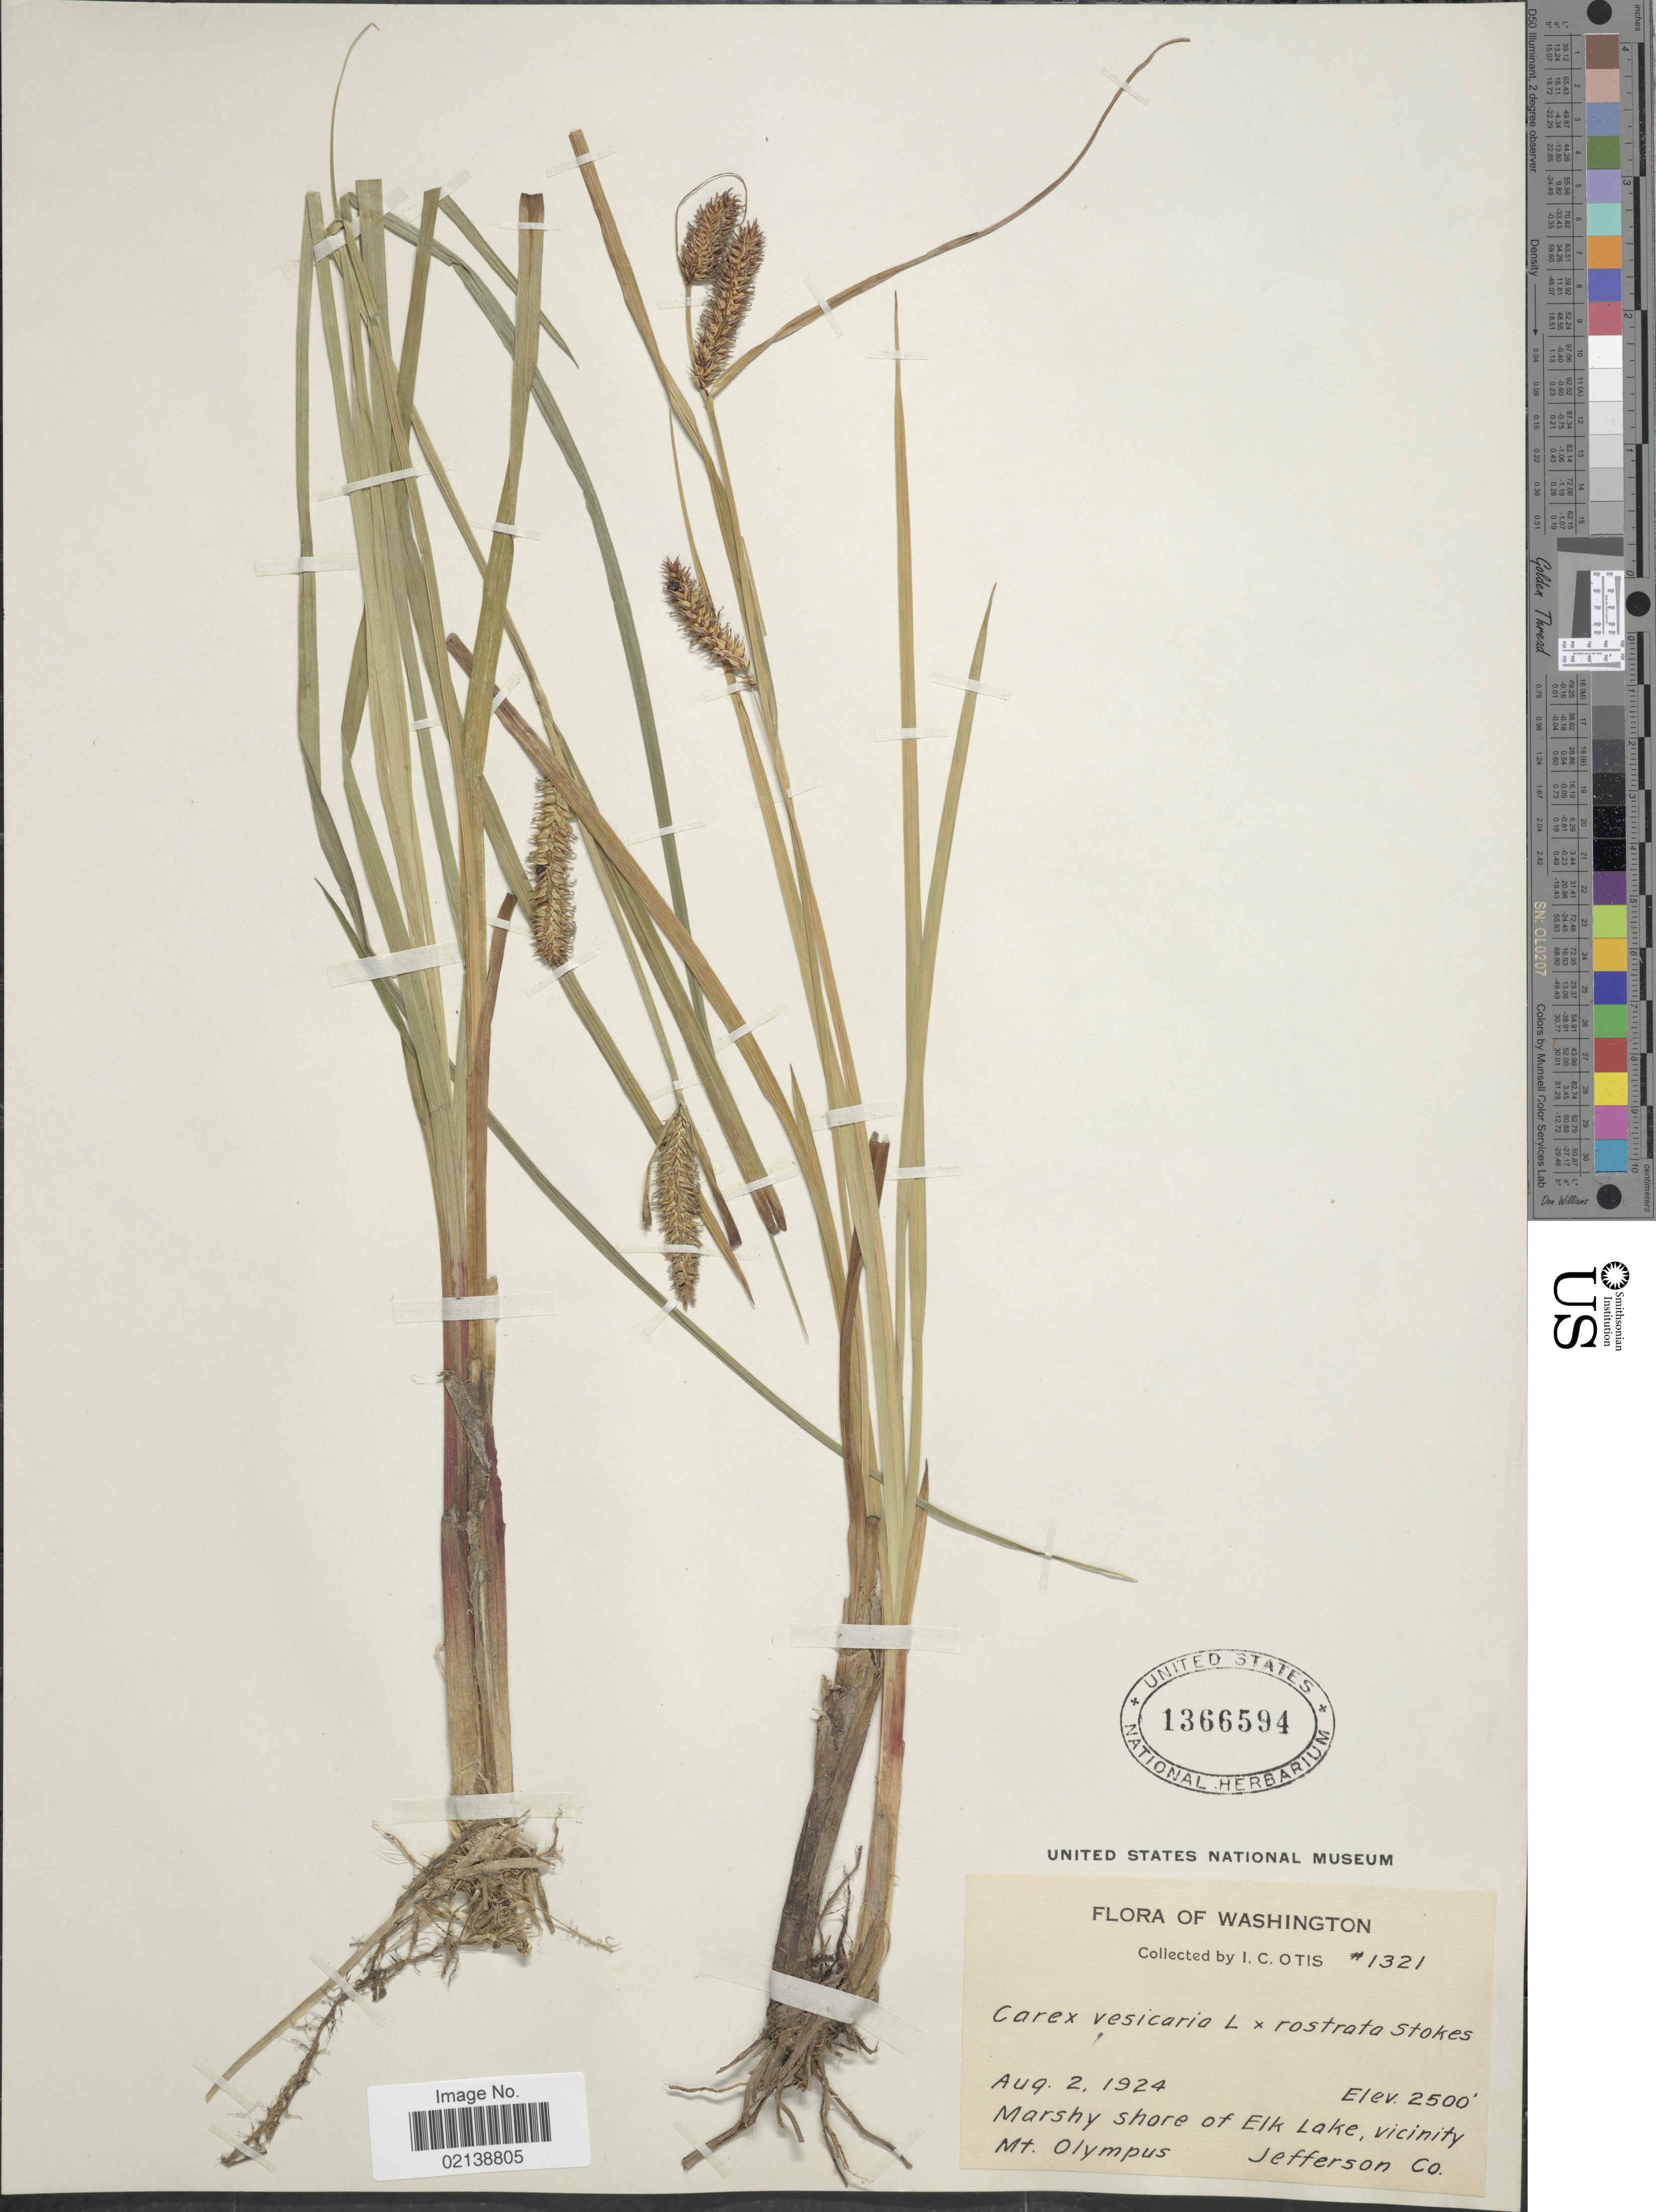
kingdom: Plantae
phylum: Tracheophyta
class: Liliopsida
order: Poales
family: Cyperaceae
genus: Carex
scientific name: Carex vesicaria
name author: L.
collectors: I. C. Otis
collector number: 1321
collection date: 1924-08-02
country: United States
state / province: Washington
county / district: Jefferson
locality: Marshy shore of Elk Lake, Vicinity Mt. Olympus, Jefferson Co.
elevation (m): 762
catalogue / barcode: US 1366594